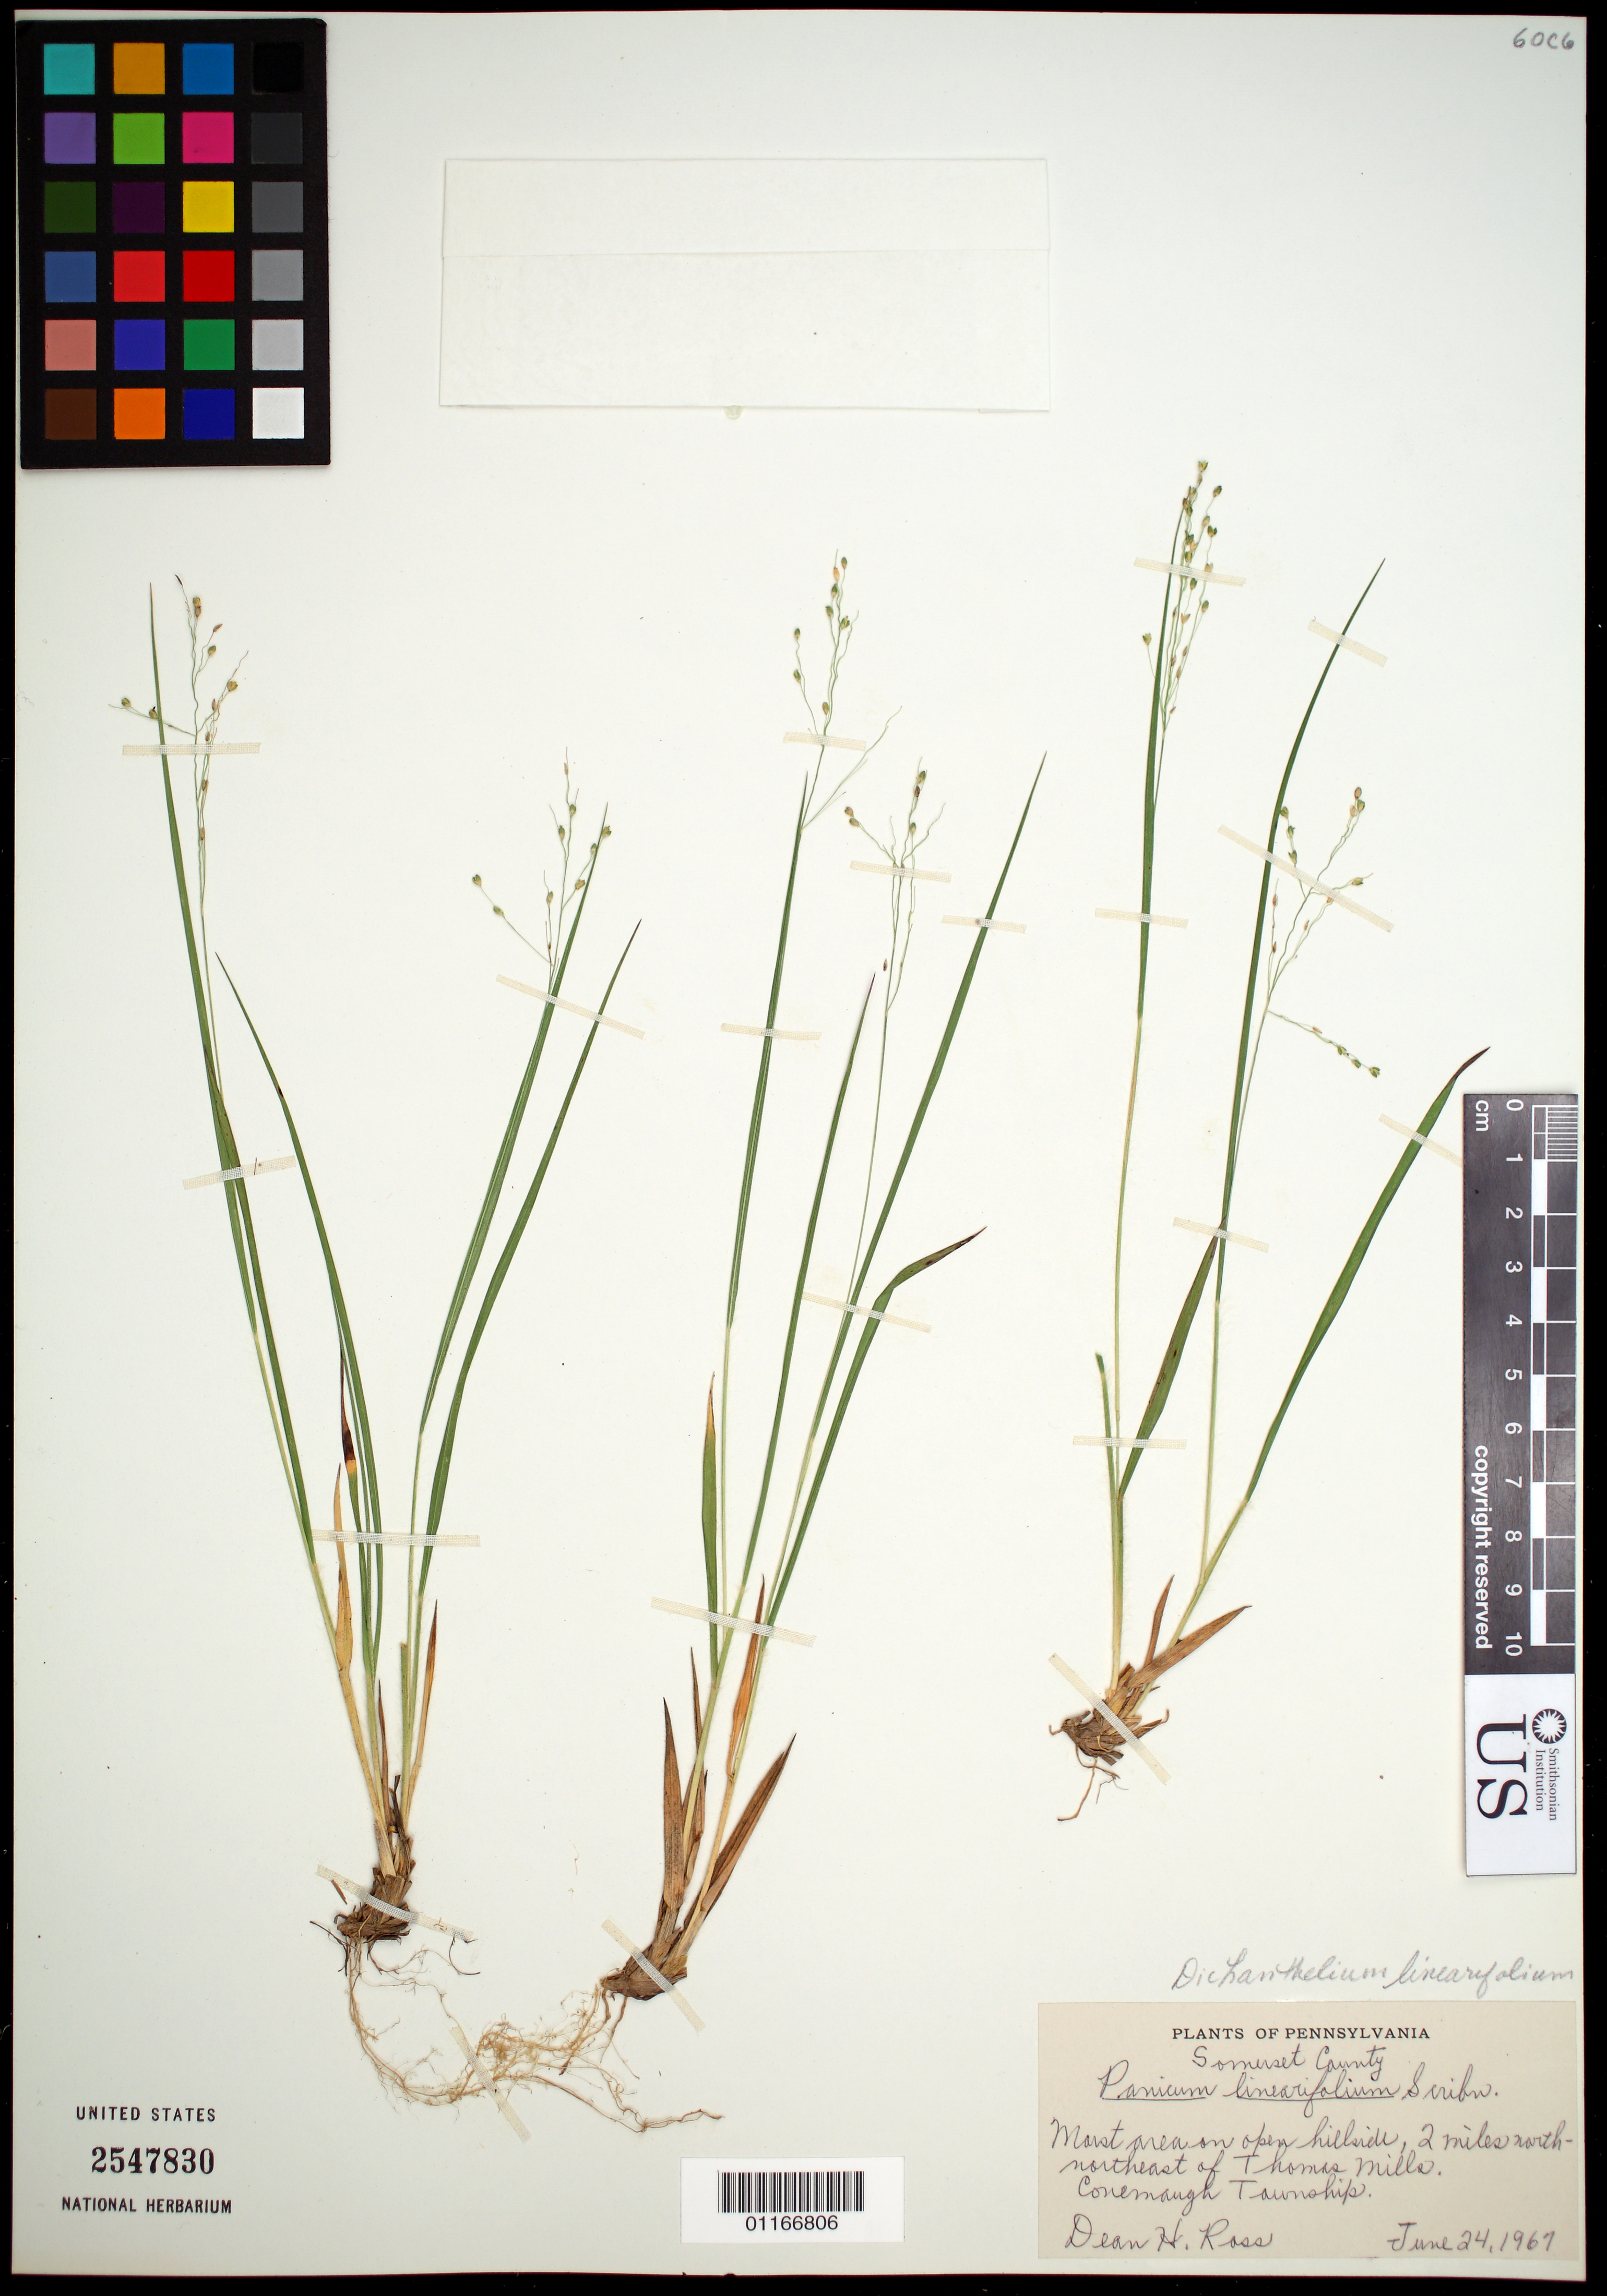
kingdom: Plantae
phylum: Tracheophyta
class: Liliopsida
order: Poales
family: Poaceae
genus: Dichanthelium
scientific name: Dichanthelium linearifolium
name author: (Scribn.) Gould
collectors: D. Ross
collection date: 1967-06-24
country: United States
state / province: Pennsylvania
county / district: Somerset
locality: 2 miles north-northeast of Thomas Mills. Conemaugh Township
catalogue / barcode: US 2547830